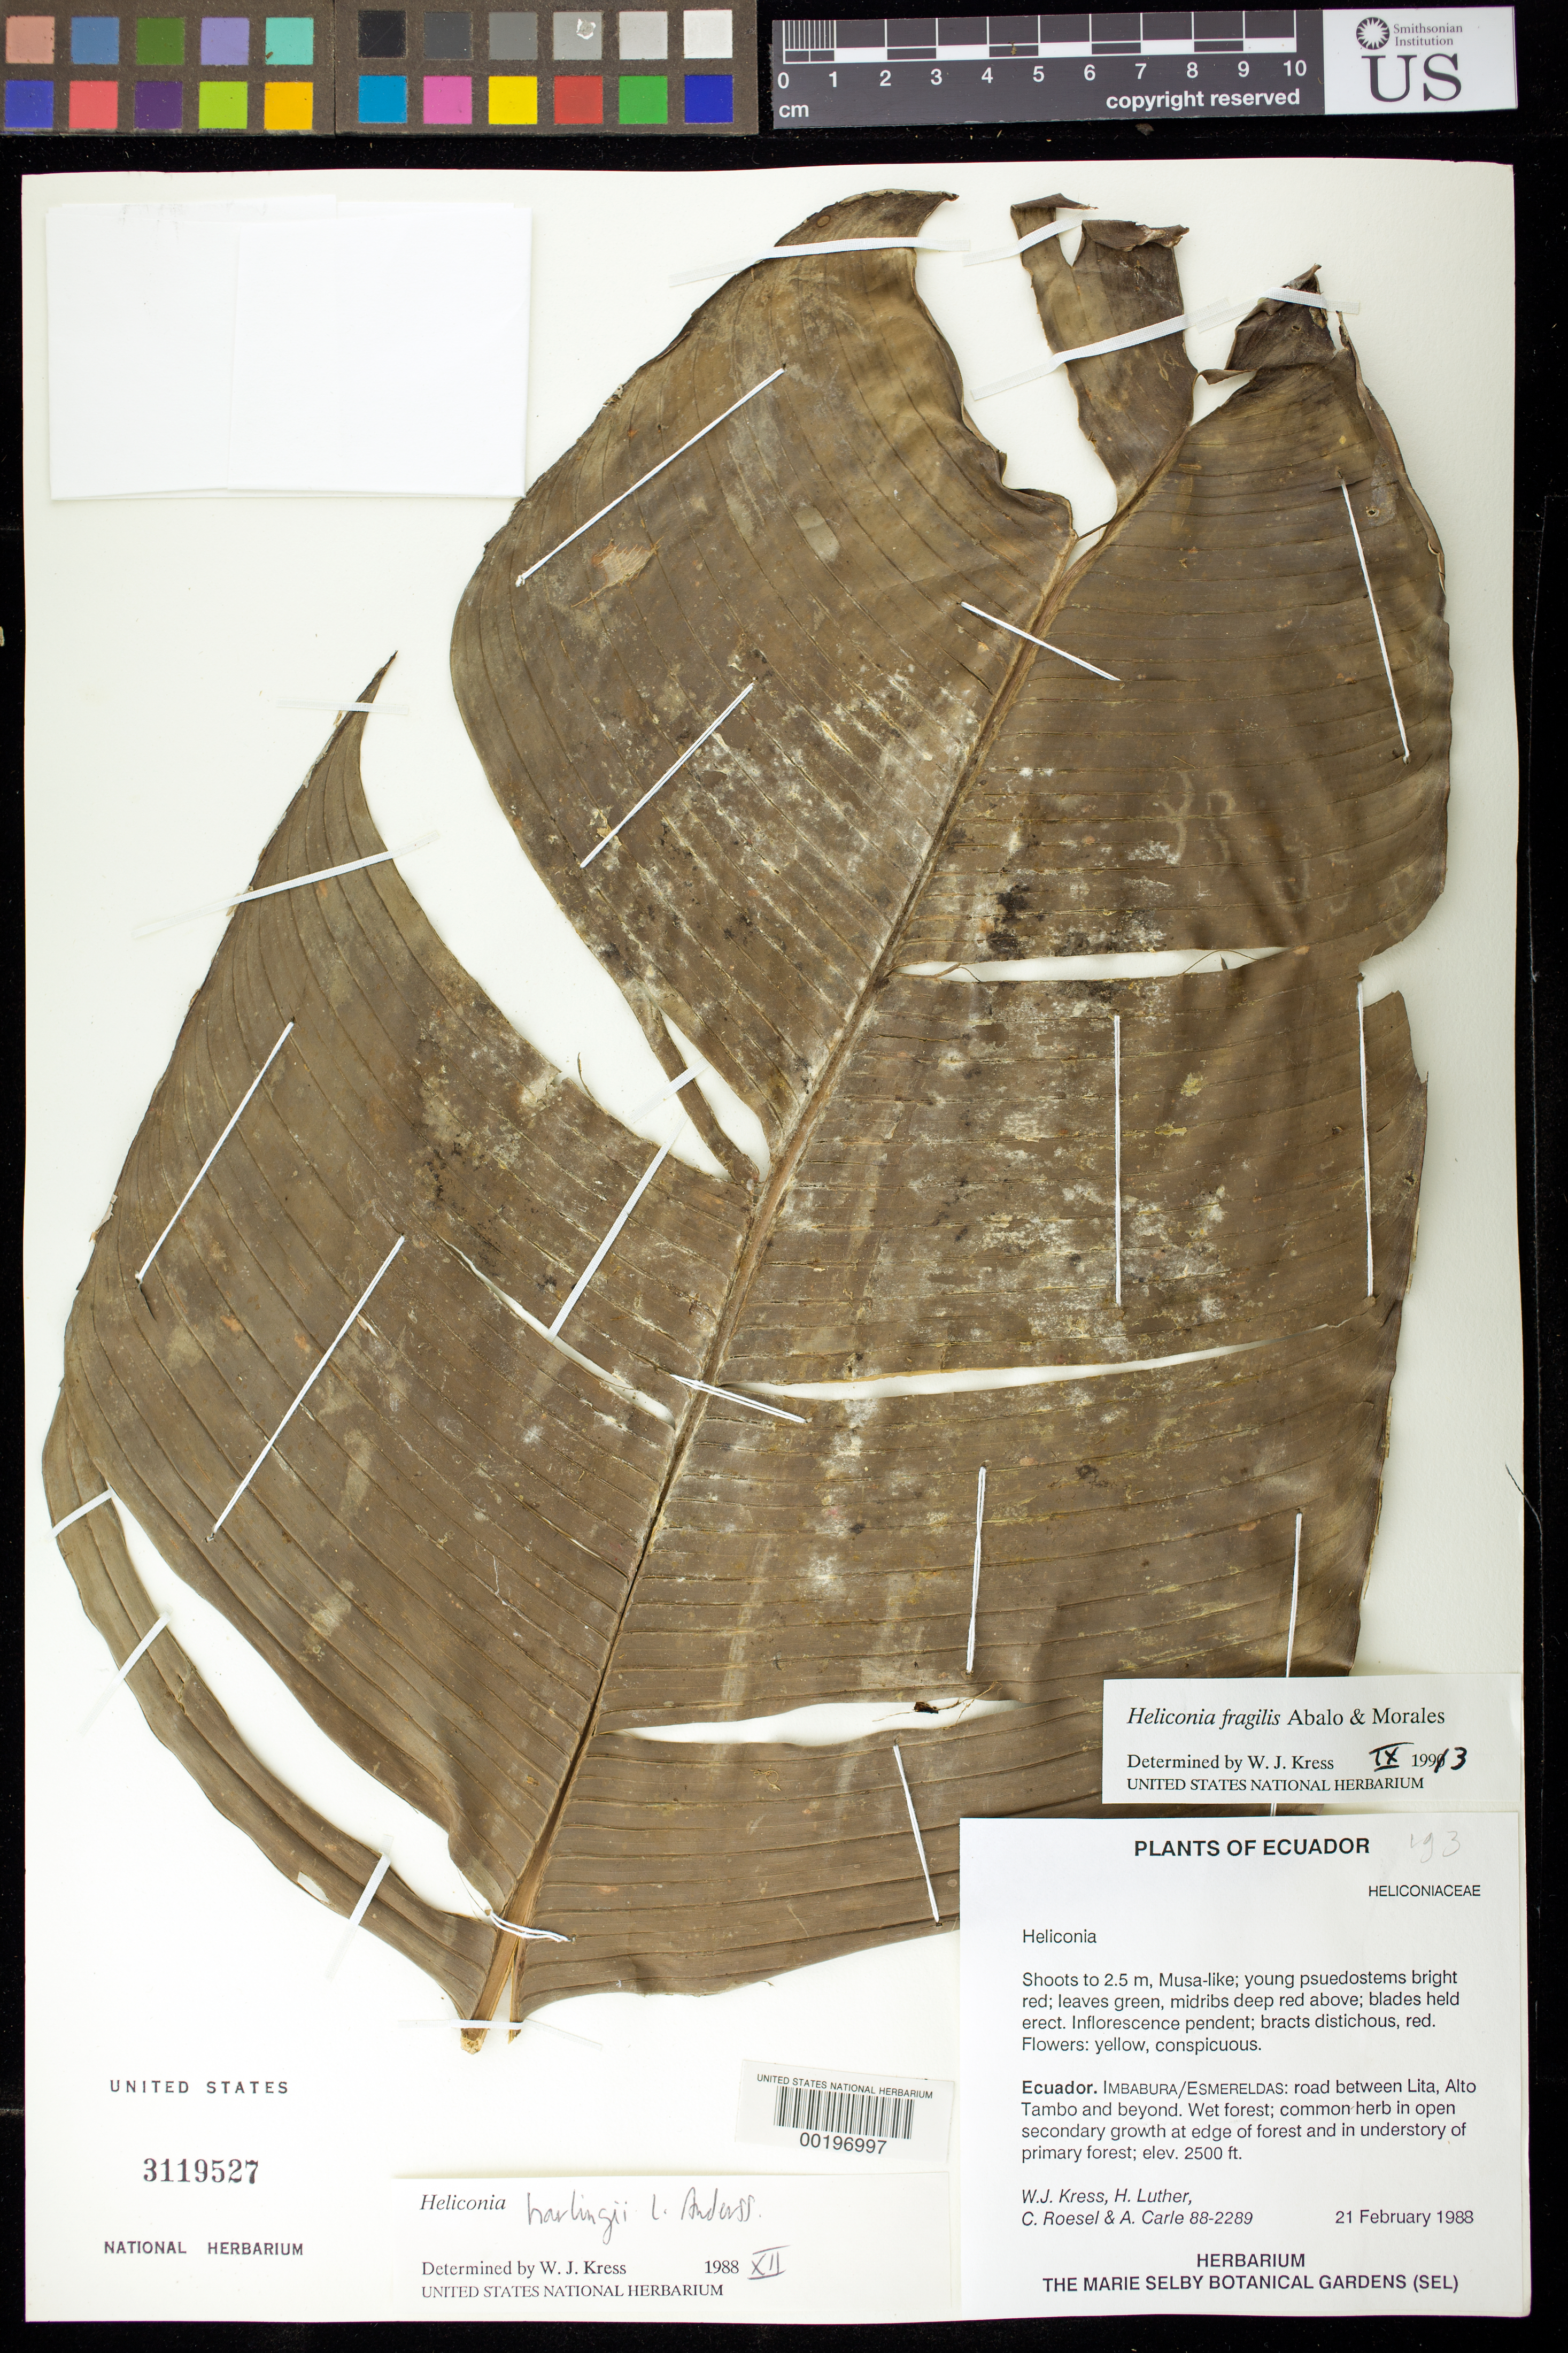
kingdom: Plantae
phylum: Tracheophyta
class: Liliopsida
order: Zingiberales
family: Heliconiaceae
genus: Heliconia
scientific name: Heliconia fragilis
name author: Abalo & G. Morales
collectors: W. J. Kress, Harry E. Luther, C. S. Roesel & A. Carle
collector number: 88-2289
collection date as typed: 21 Feb 1988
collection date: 1988-02-21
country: Ecuador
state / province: Esmeraldas / Imbabura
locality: Between Lita, Alto Tambo and beyond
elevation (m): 762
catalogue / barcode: US 3119527